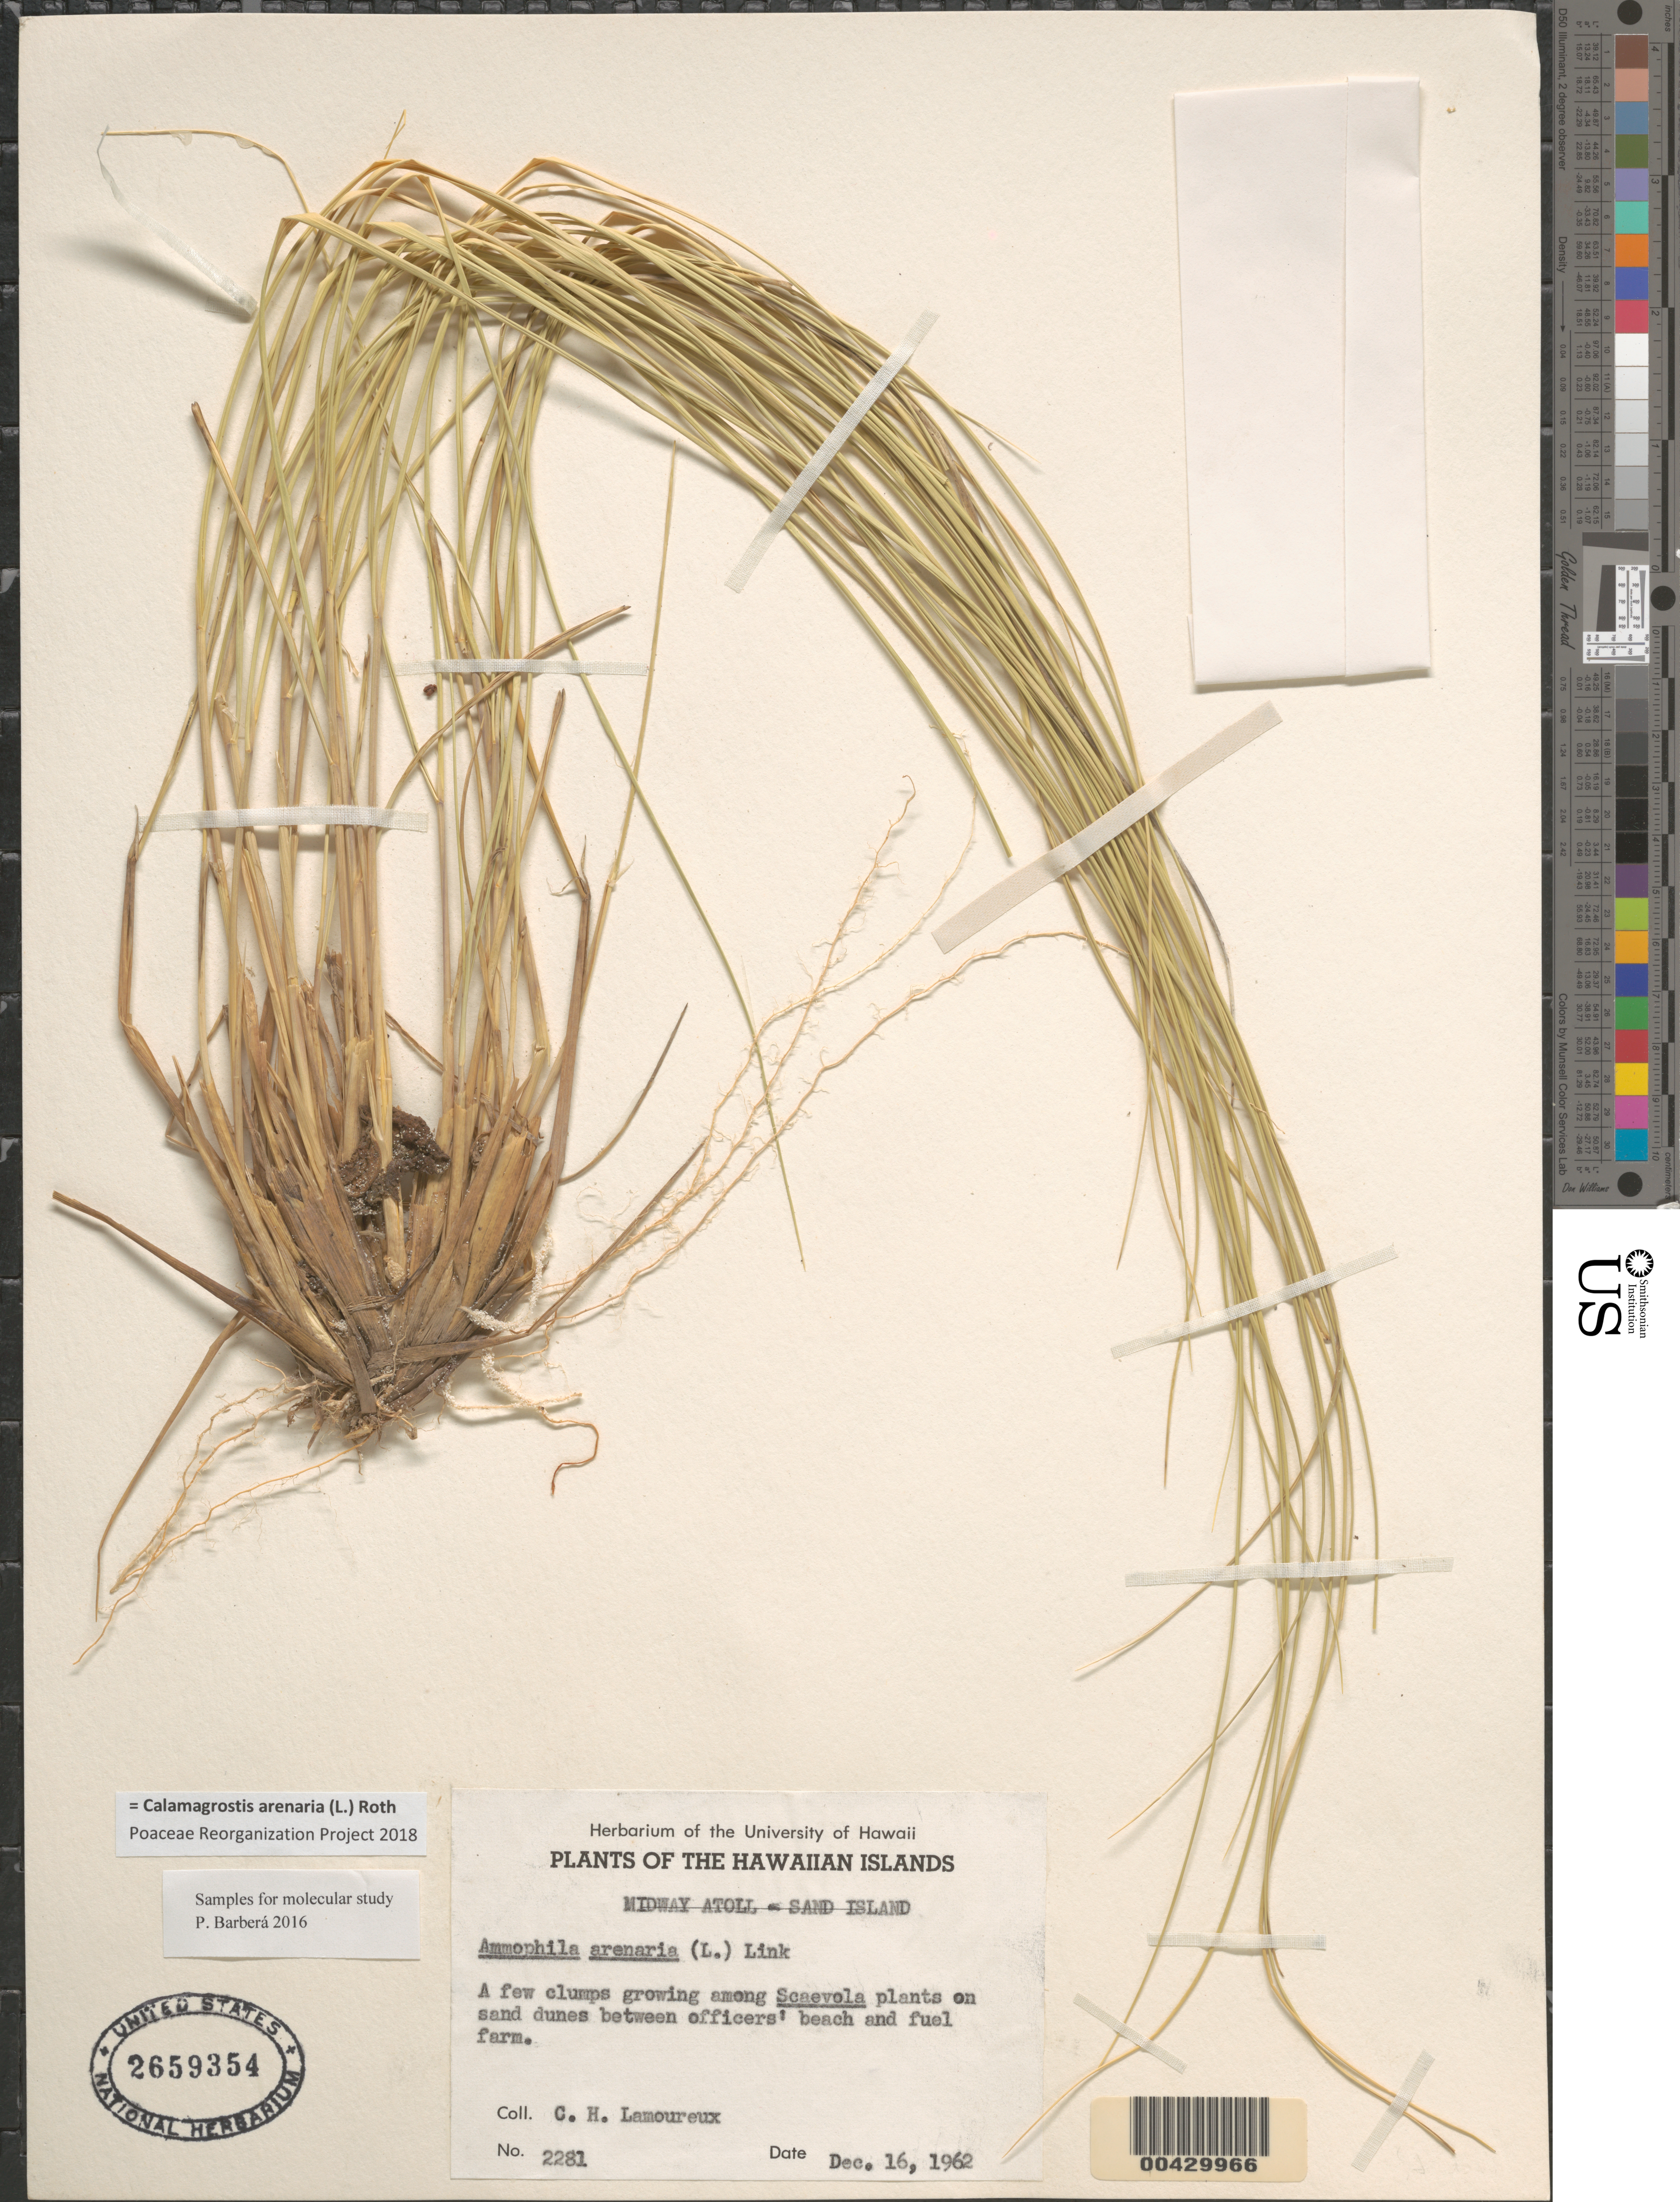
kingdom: Plantae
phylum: Tracheophyta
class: Liliopsida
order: Poales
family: Poaceae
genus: Calamagrostis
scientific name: Calamagrostis arenaria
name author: (L.) Roth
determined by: Poaceae Reorganization Project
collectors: C. H. Lamoureux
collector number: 2281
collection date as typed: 16 Dec 1962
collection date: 1962-12-16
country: U.S. Administered Pacific Islands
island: Midway Atoll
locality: Sand Islet, on dunes between officer's beach & fuel farm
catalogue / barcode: US 2659354